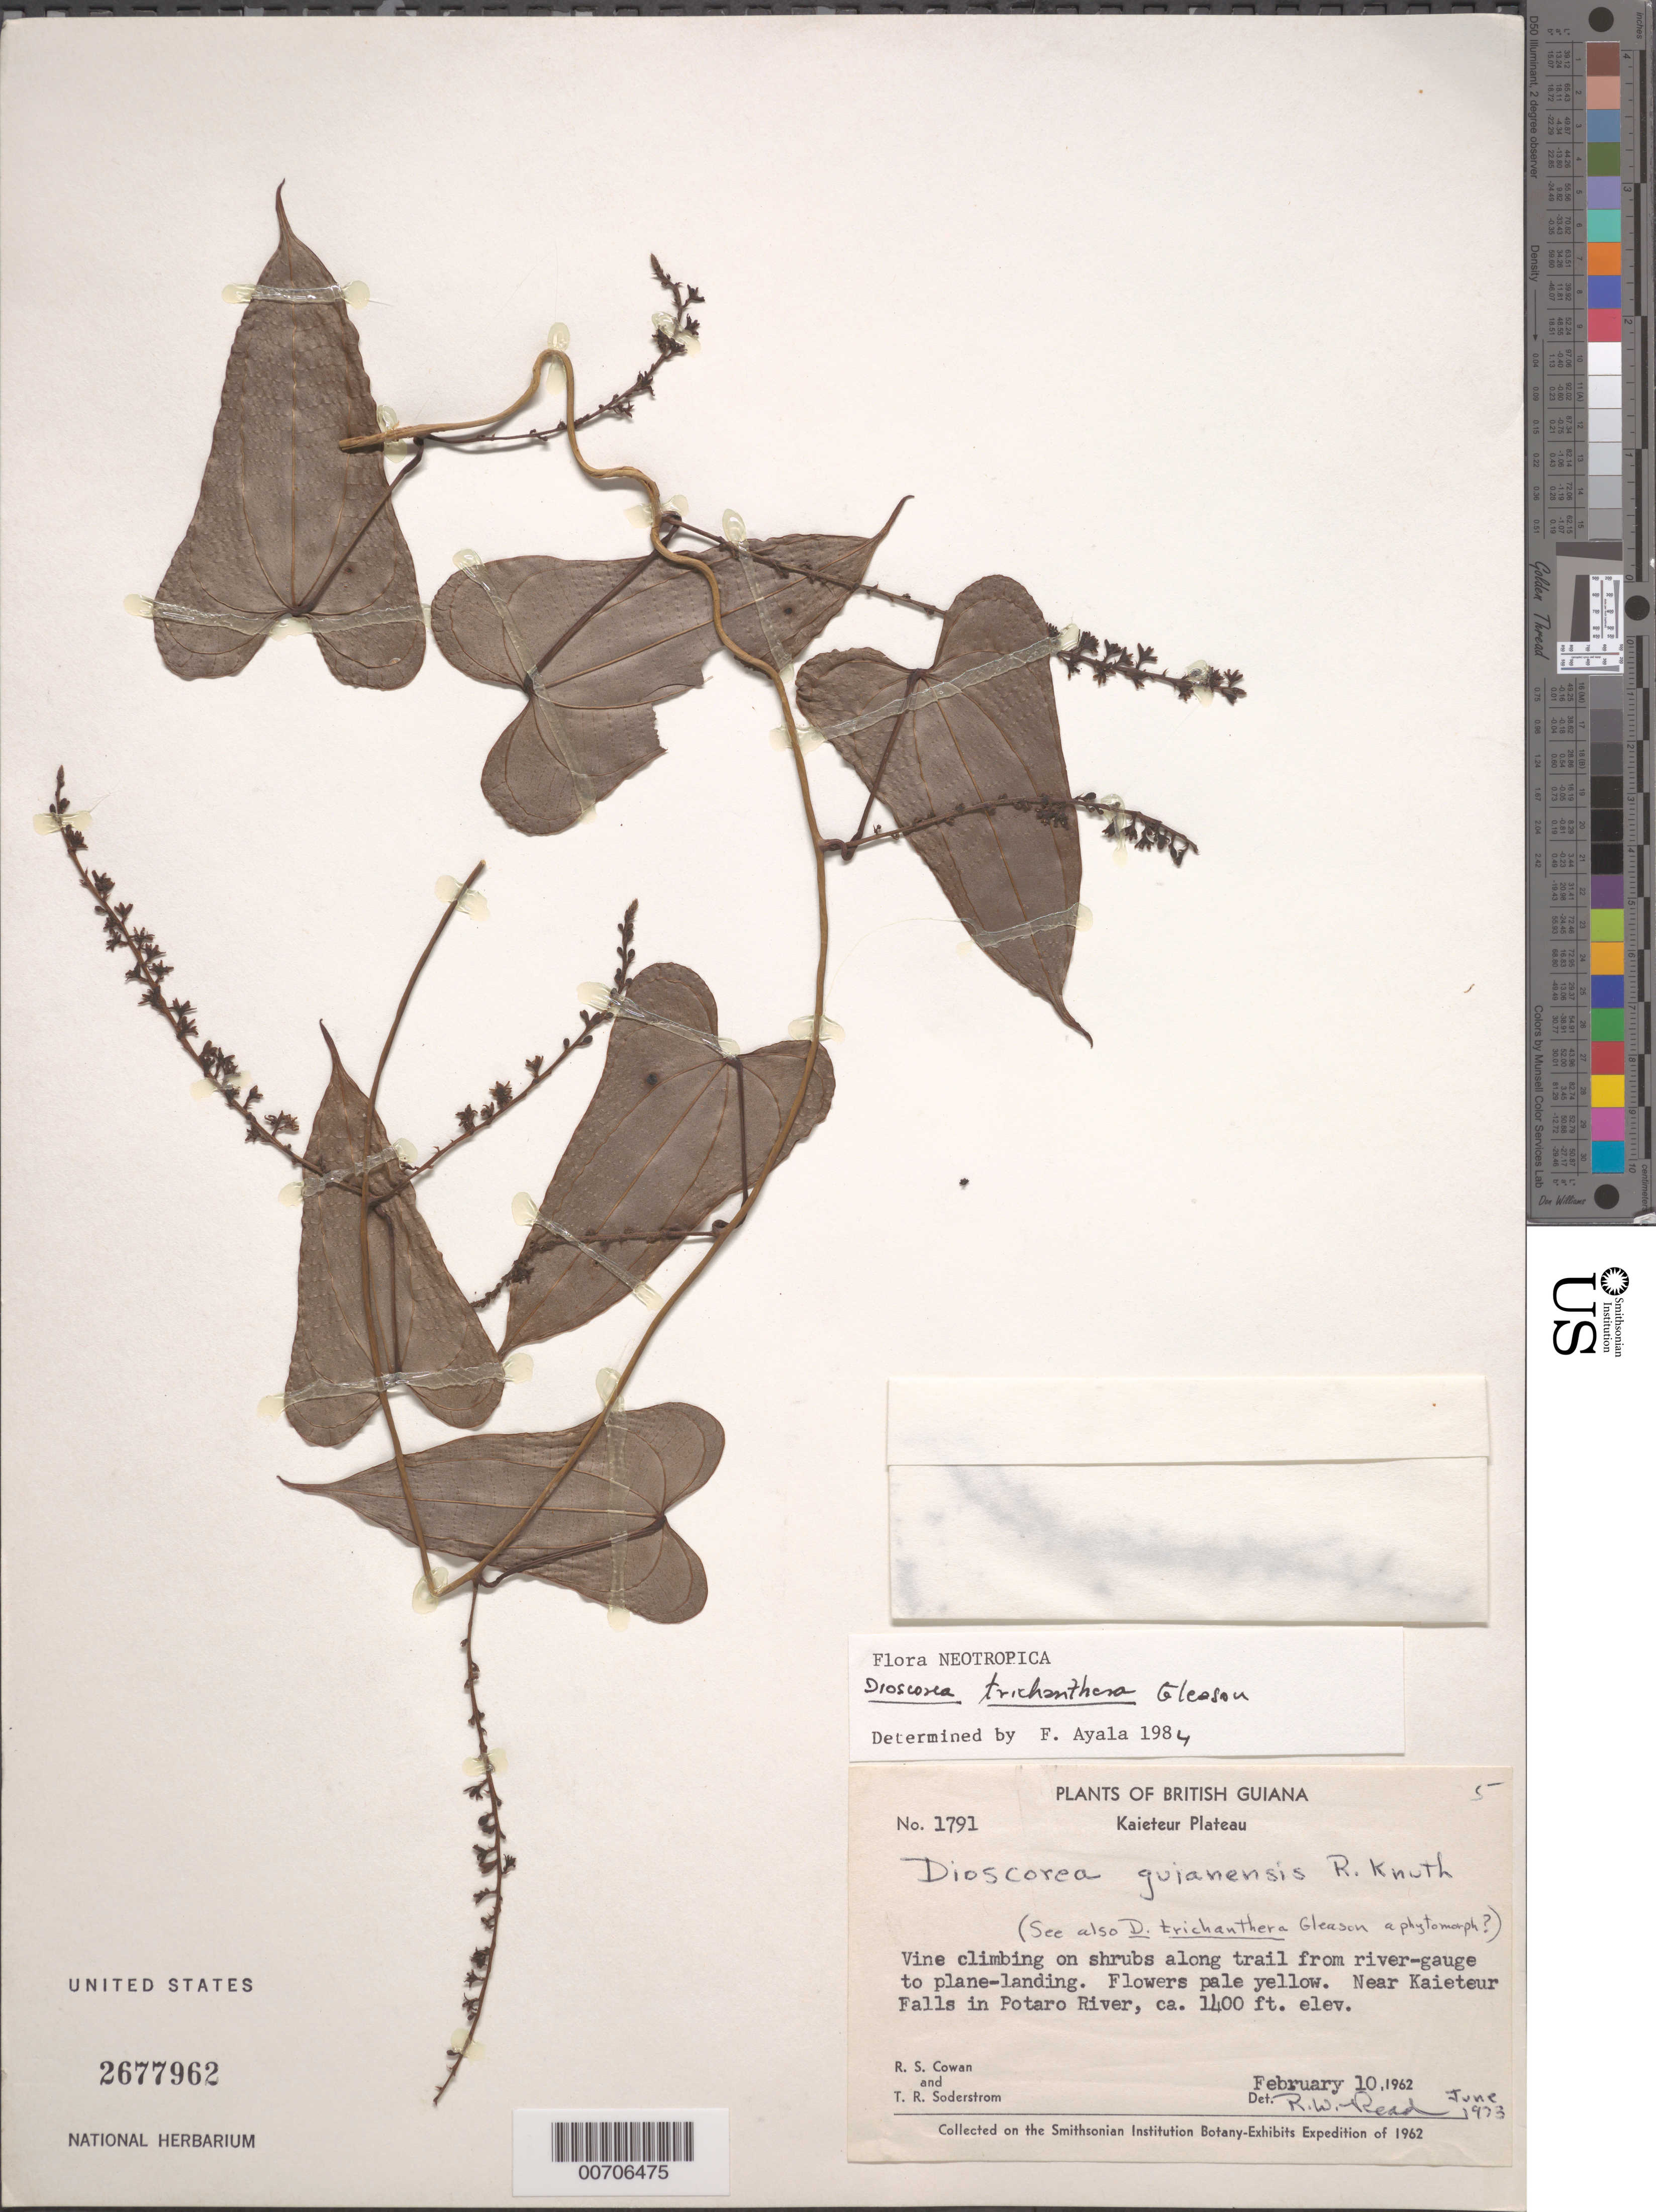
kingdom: Plantae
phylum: Tracheophyta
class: Liliopsida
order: Dioscoreales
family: Dioscoreaceae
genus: Dioscorea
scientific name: Dioscorea trichanthera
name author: Gleason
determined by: Ayala F., Franklin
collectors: R. S. Cowan & T. R. Soderstrom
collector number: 1791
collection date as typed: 10-Feb-62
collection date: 1962-02-10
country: Guyana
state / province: Potaro-Siparuni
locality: Kaieteur Plateau, Potaro R., 3 mi. above Kaieteur Falls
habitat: Along trail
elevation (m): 427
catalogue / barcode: US 2677962